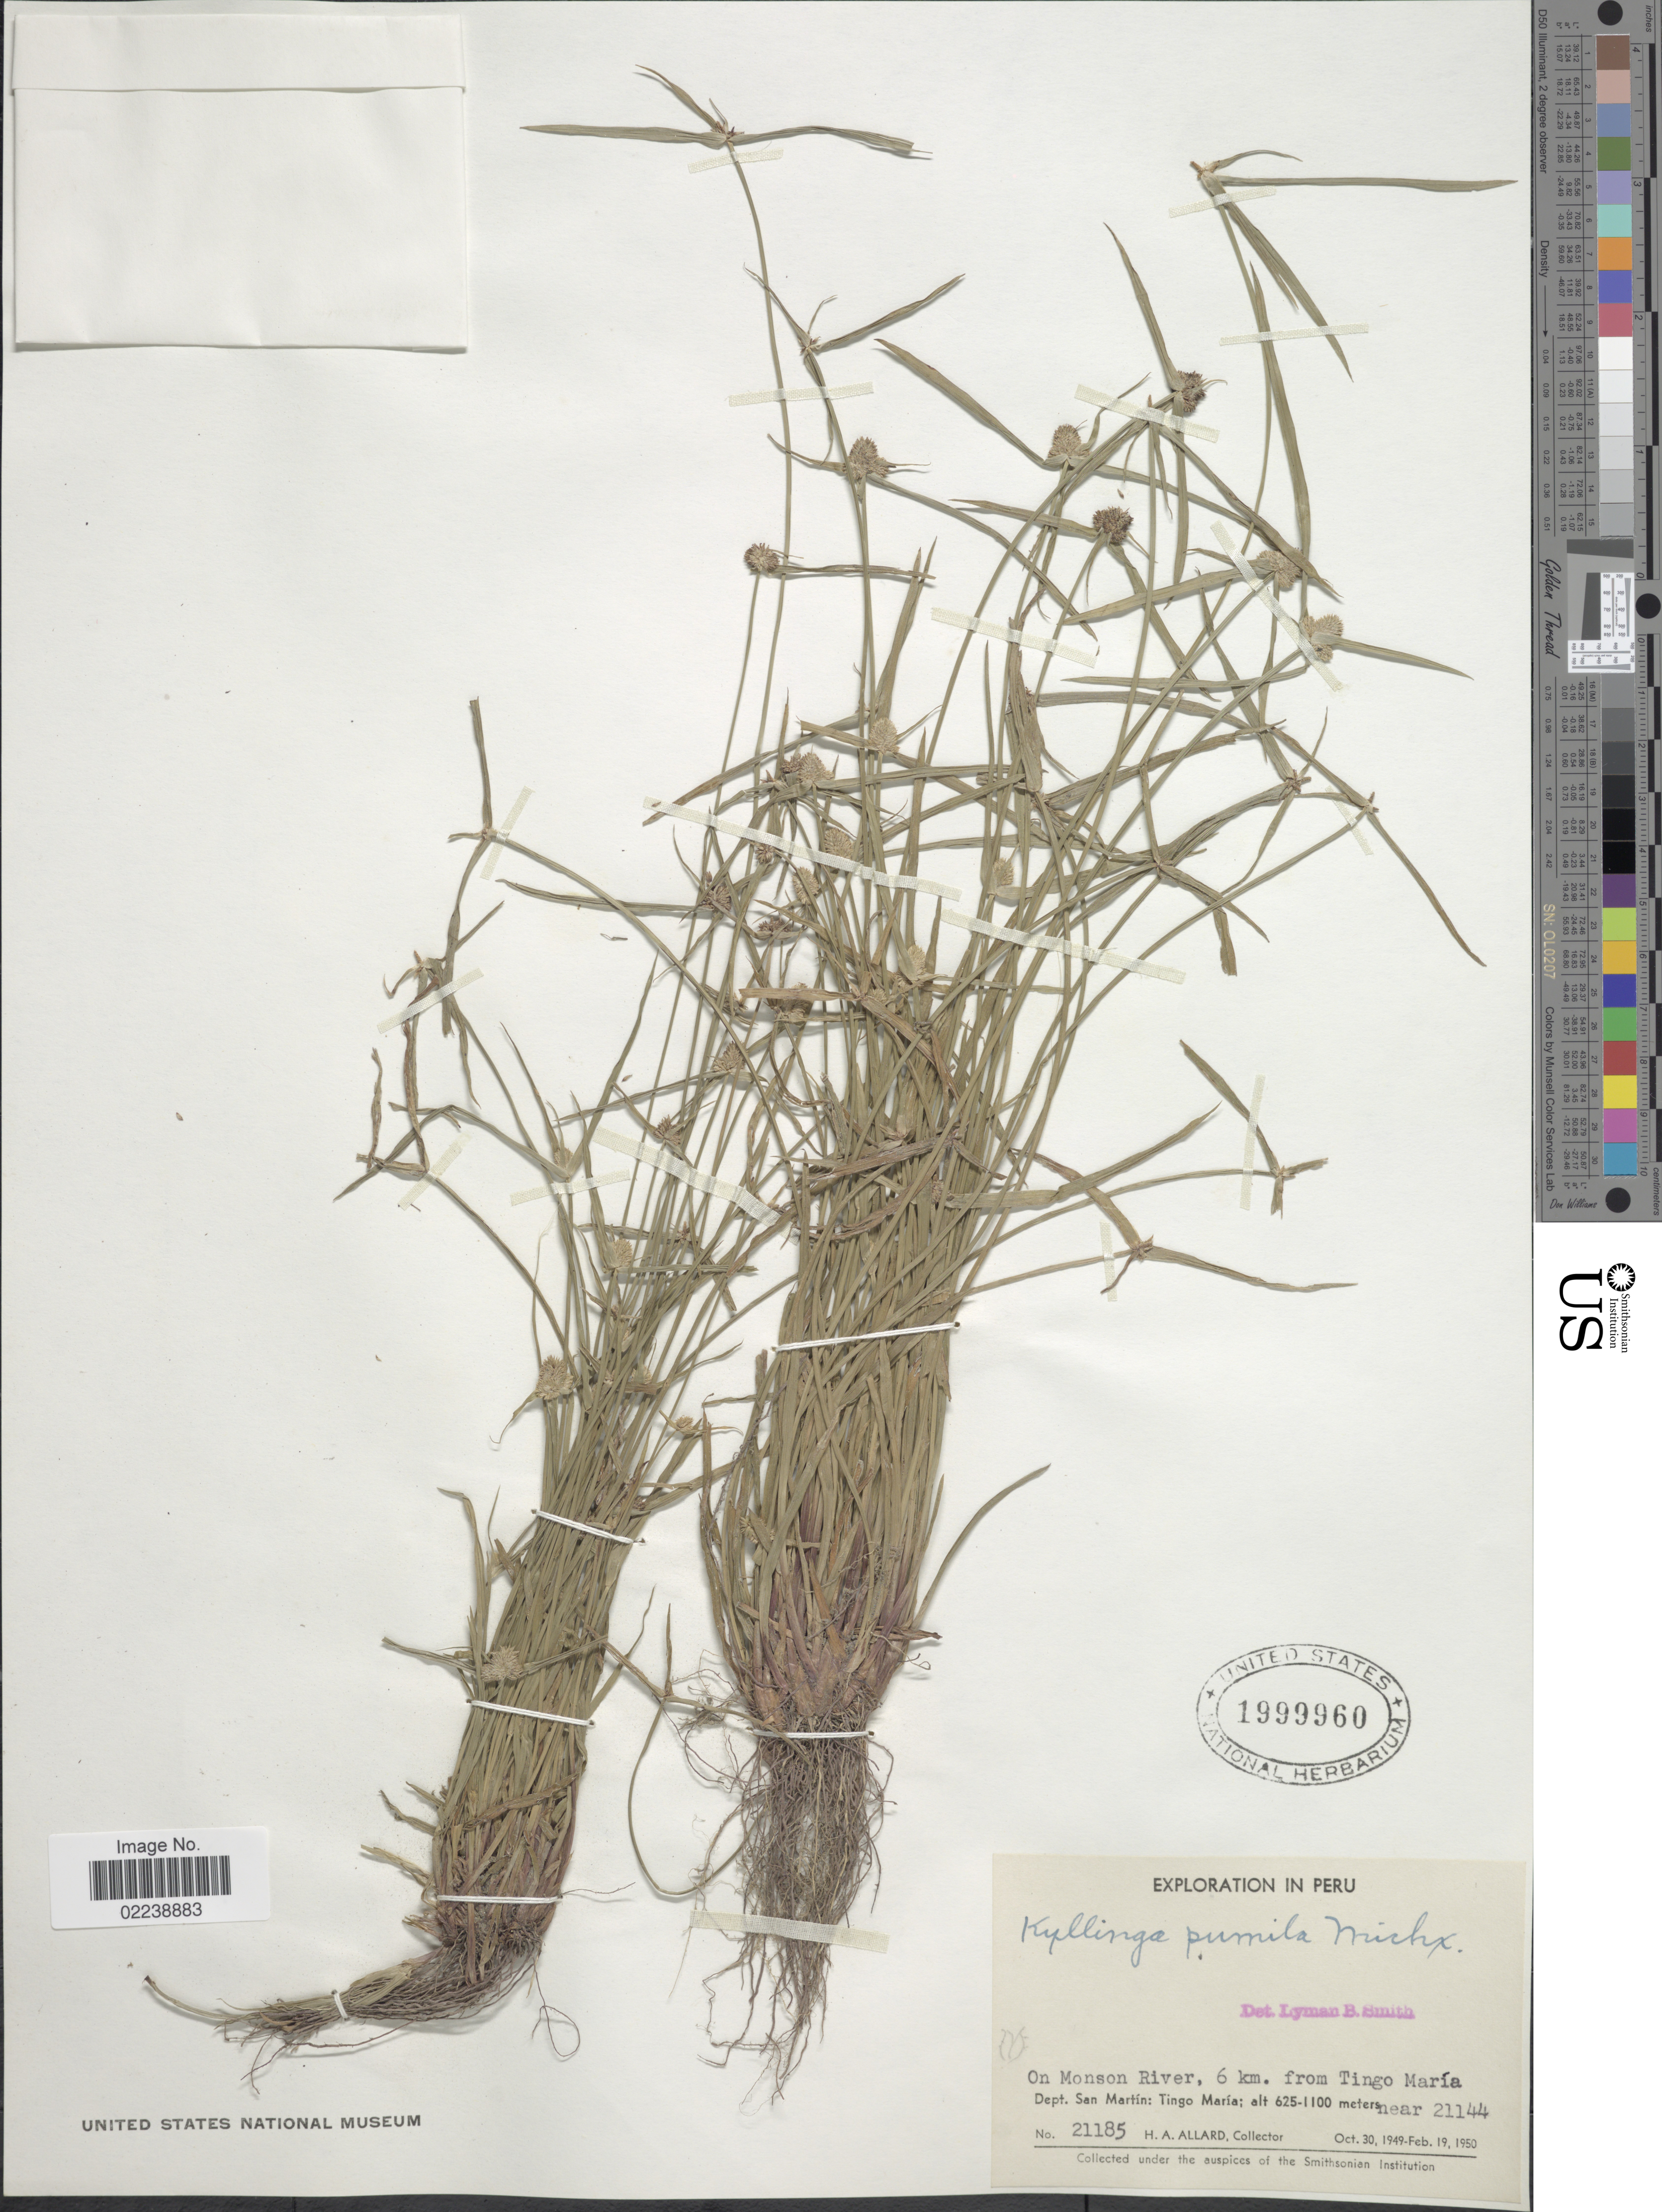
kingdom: Plantae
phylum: Tracheophyta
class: Liliopsida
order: Poales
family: Cyperaceae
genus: Cyperus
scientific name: Cyperus hortensis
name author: (Salzm. ex Steud.) Dorr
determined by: Strong, Mark T., (BOT), Smithsonian Institution - National Museum of Natural History (UNITED STATES)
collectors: H. A. Allard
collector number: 21185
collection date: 1949-10-30/1950-02-19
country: Peru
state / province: San Martín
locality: On Monson River, 6 km from Tingo Maria, Tingo Maria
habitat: on river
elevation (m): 625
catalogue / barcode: US 1999960